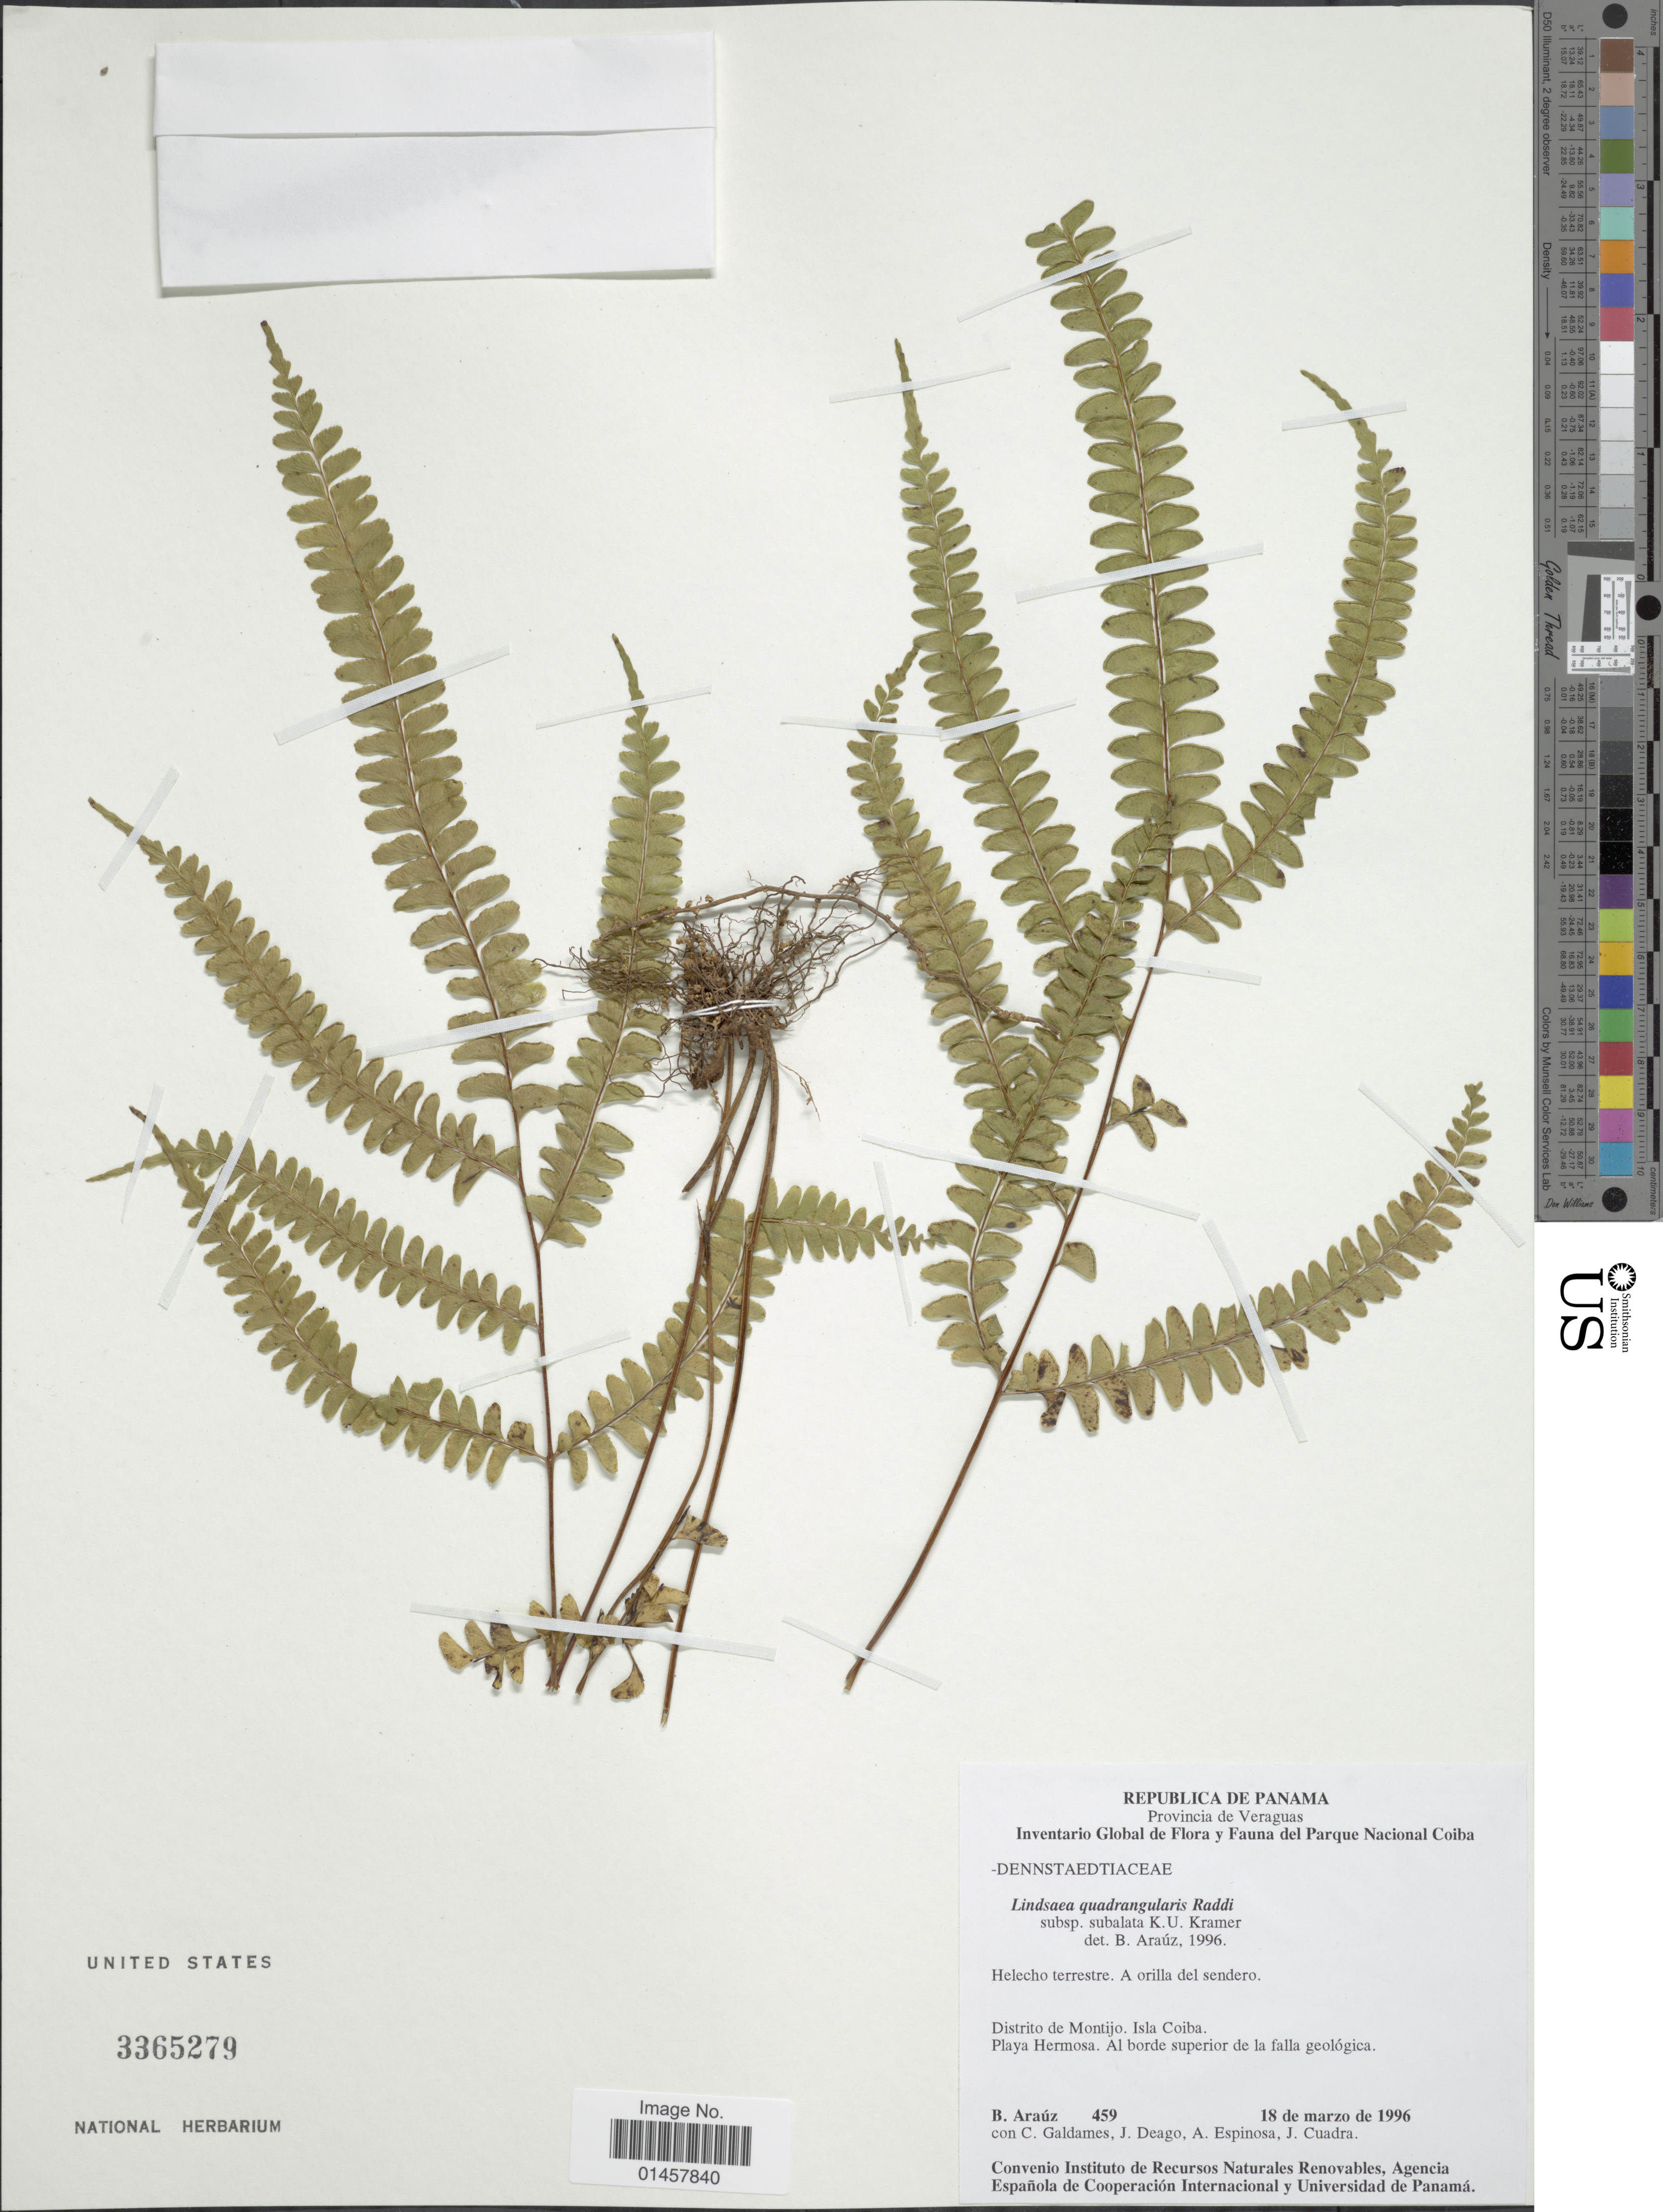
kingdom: Plantae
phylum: Tracheophyta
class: Polypodiopsida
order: Polypodiales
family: Lindsaeaceae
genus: Lindsaea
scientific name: Lindsaea quadrangularis subsp. subalata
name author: K.U. Kramer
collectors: B. Araúz, C. Galdames, J. Deago, A. Espinosa & J. Cuadra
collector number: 459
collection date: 1996-03-18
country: Panama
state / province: Veraguas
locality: Provincia de Veraguas, Distrito de Montijo, Isla Coiba, Playa Hermosa, al borde superior de la falla geologica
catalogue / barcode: US 3365279